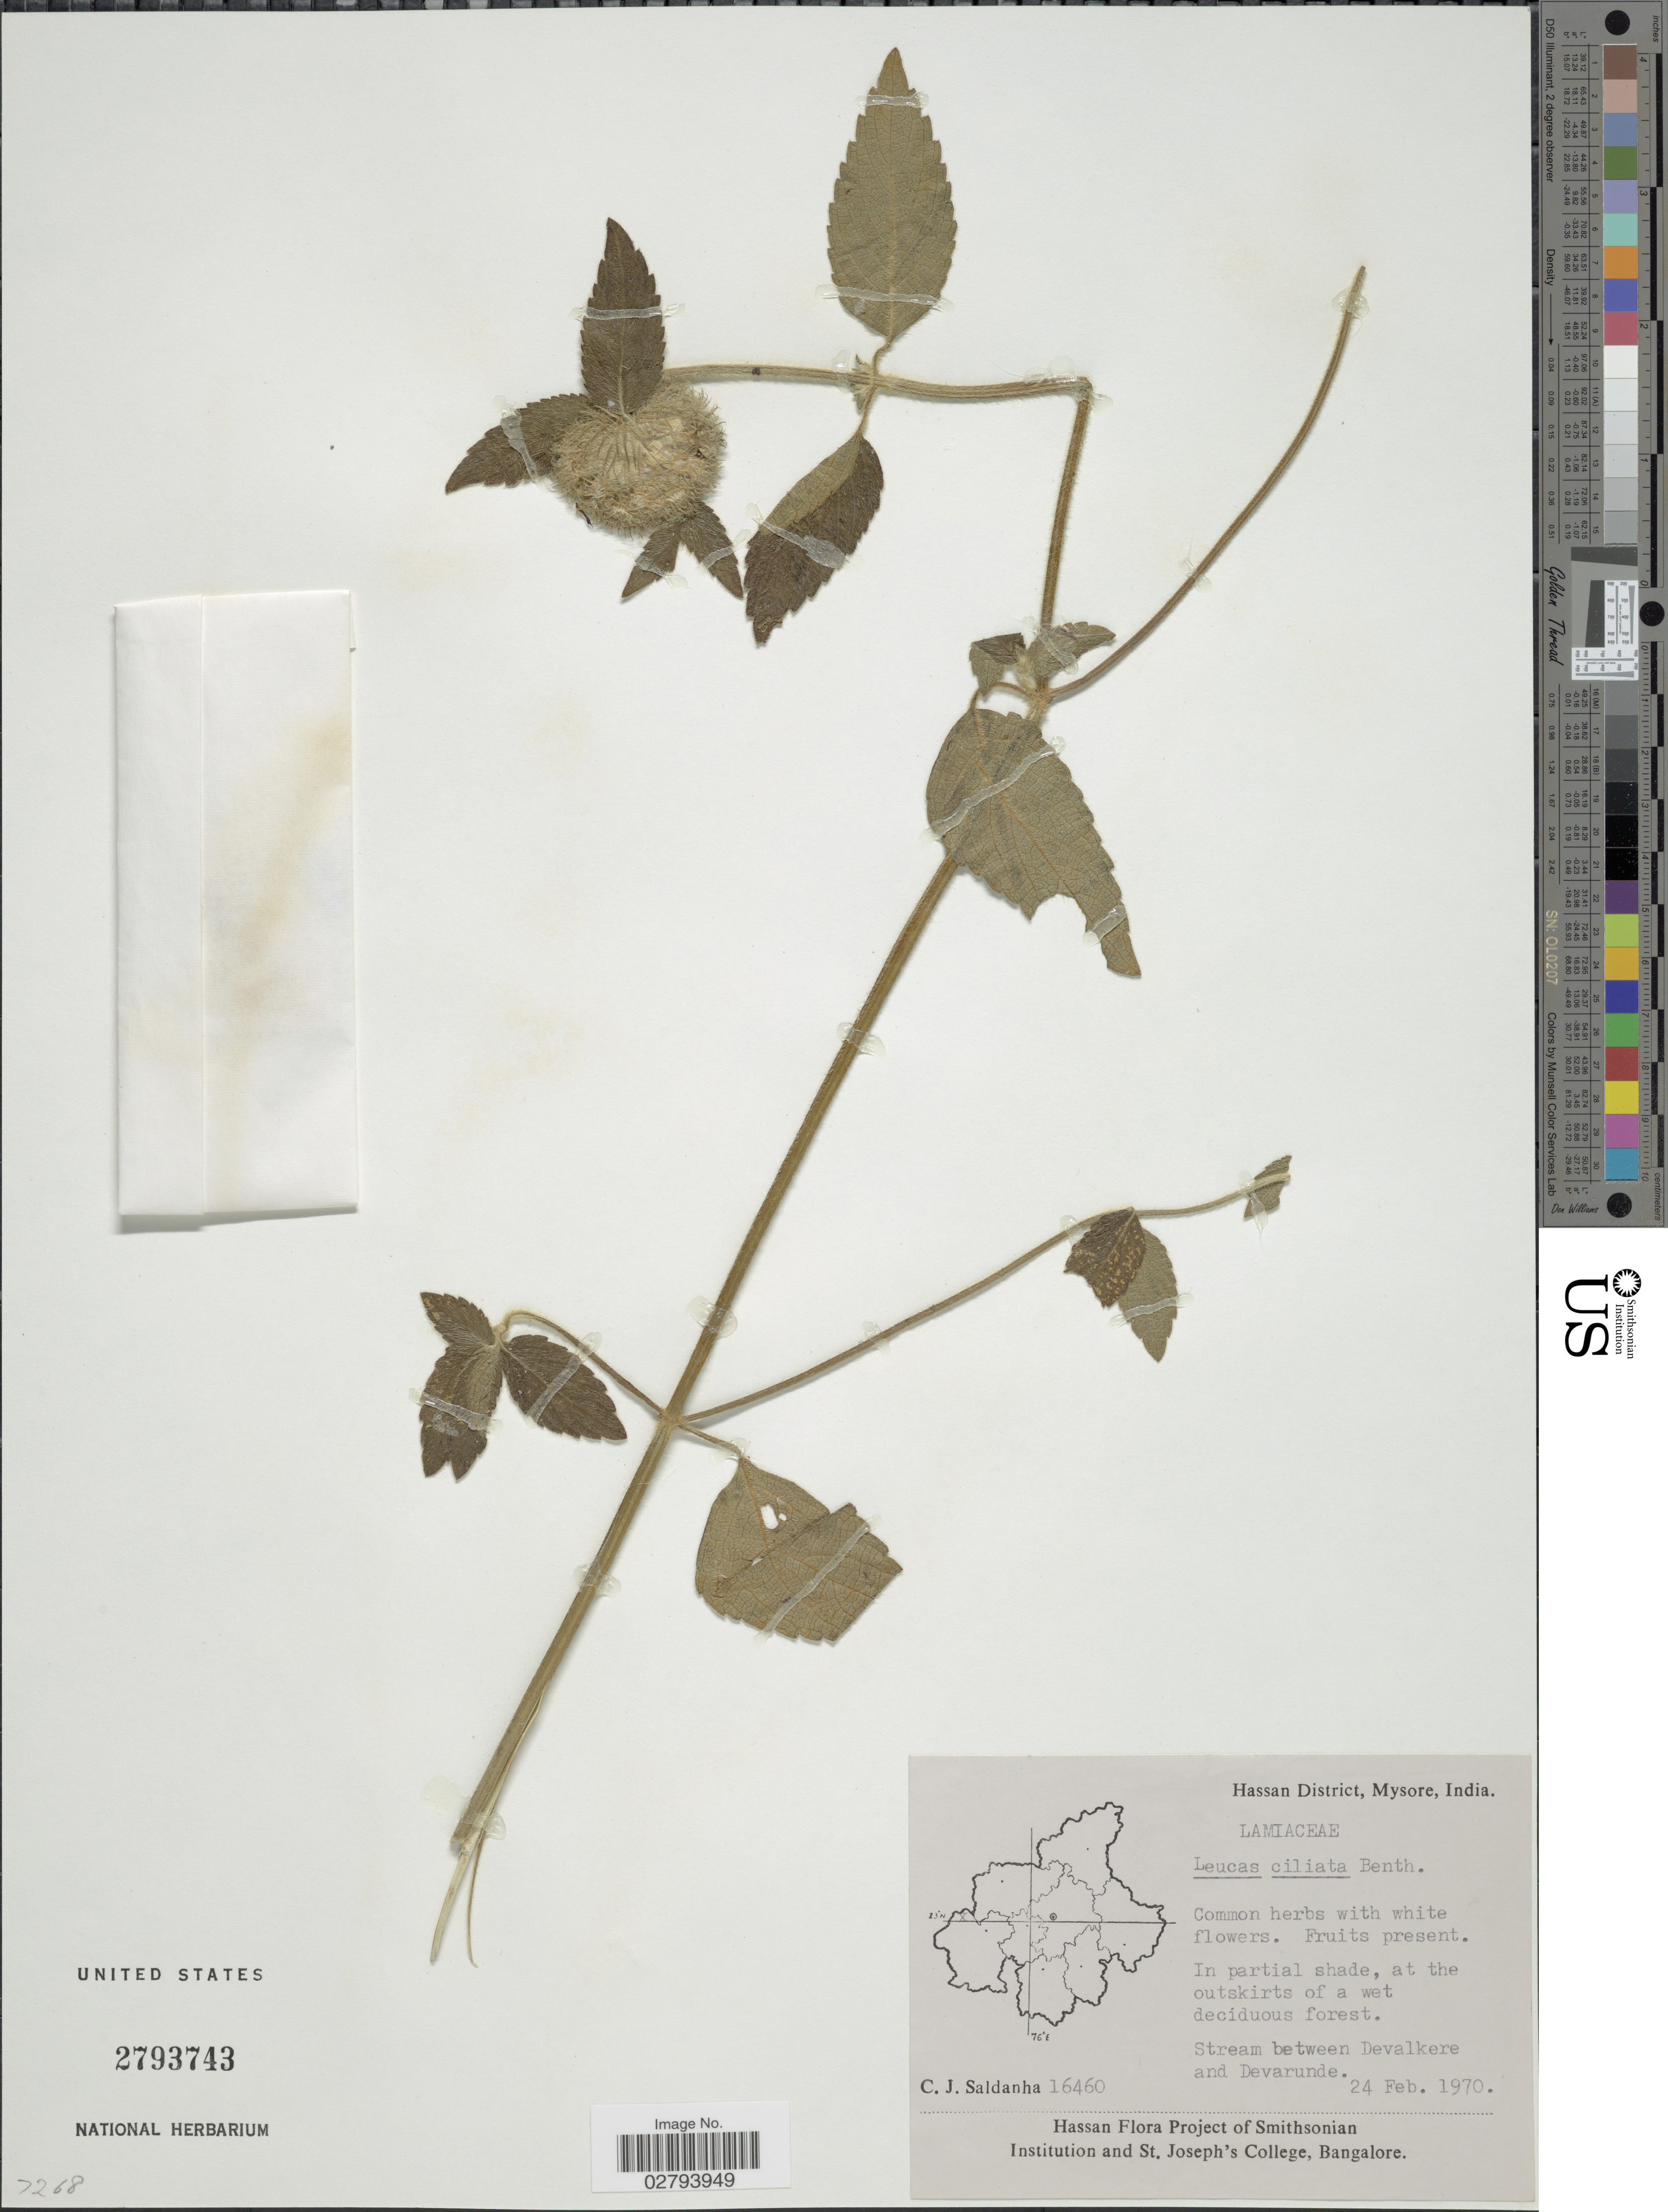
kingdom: Plantae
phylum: Tracheophyta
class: Magnoliopsida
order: Lamiales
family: Lamiaceae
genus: Leucas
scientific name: Leucas ciliata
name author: Benth.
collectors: C. J. Saldanha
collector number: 16460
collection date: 1970-02-24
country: India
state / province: Karnataka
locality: Hassan District, Mysore, Stream between Devalkere and Devarunde.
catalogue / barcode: US 2793743